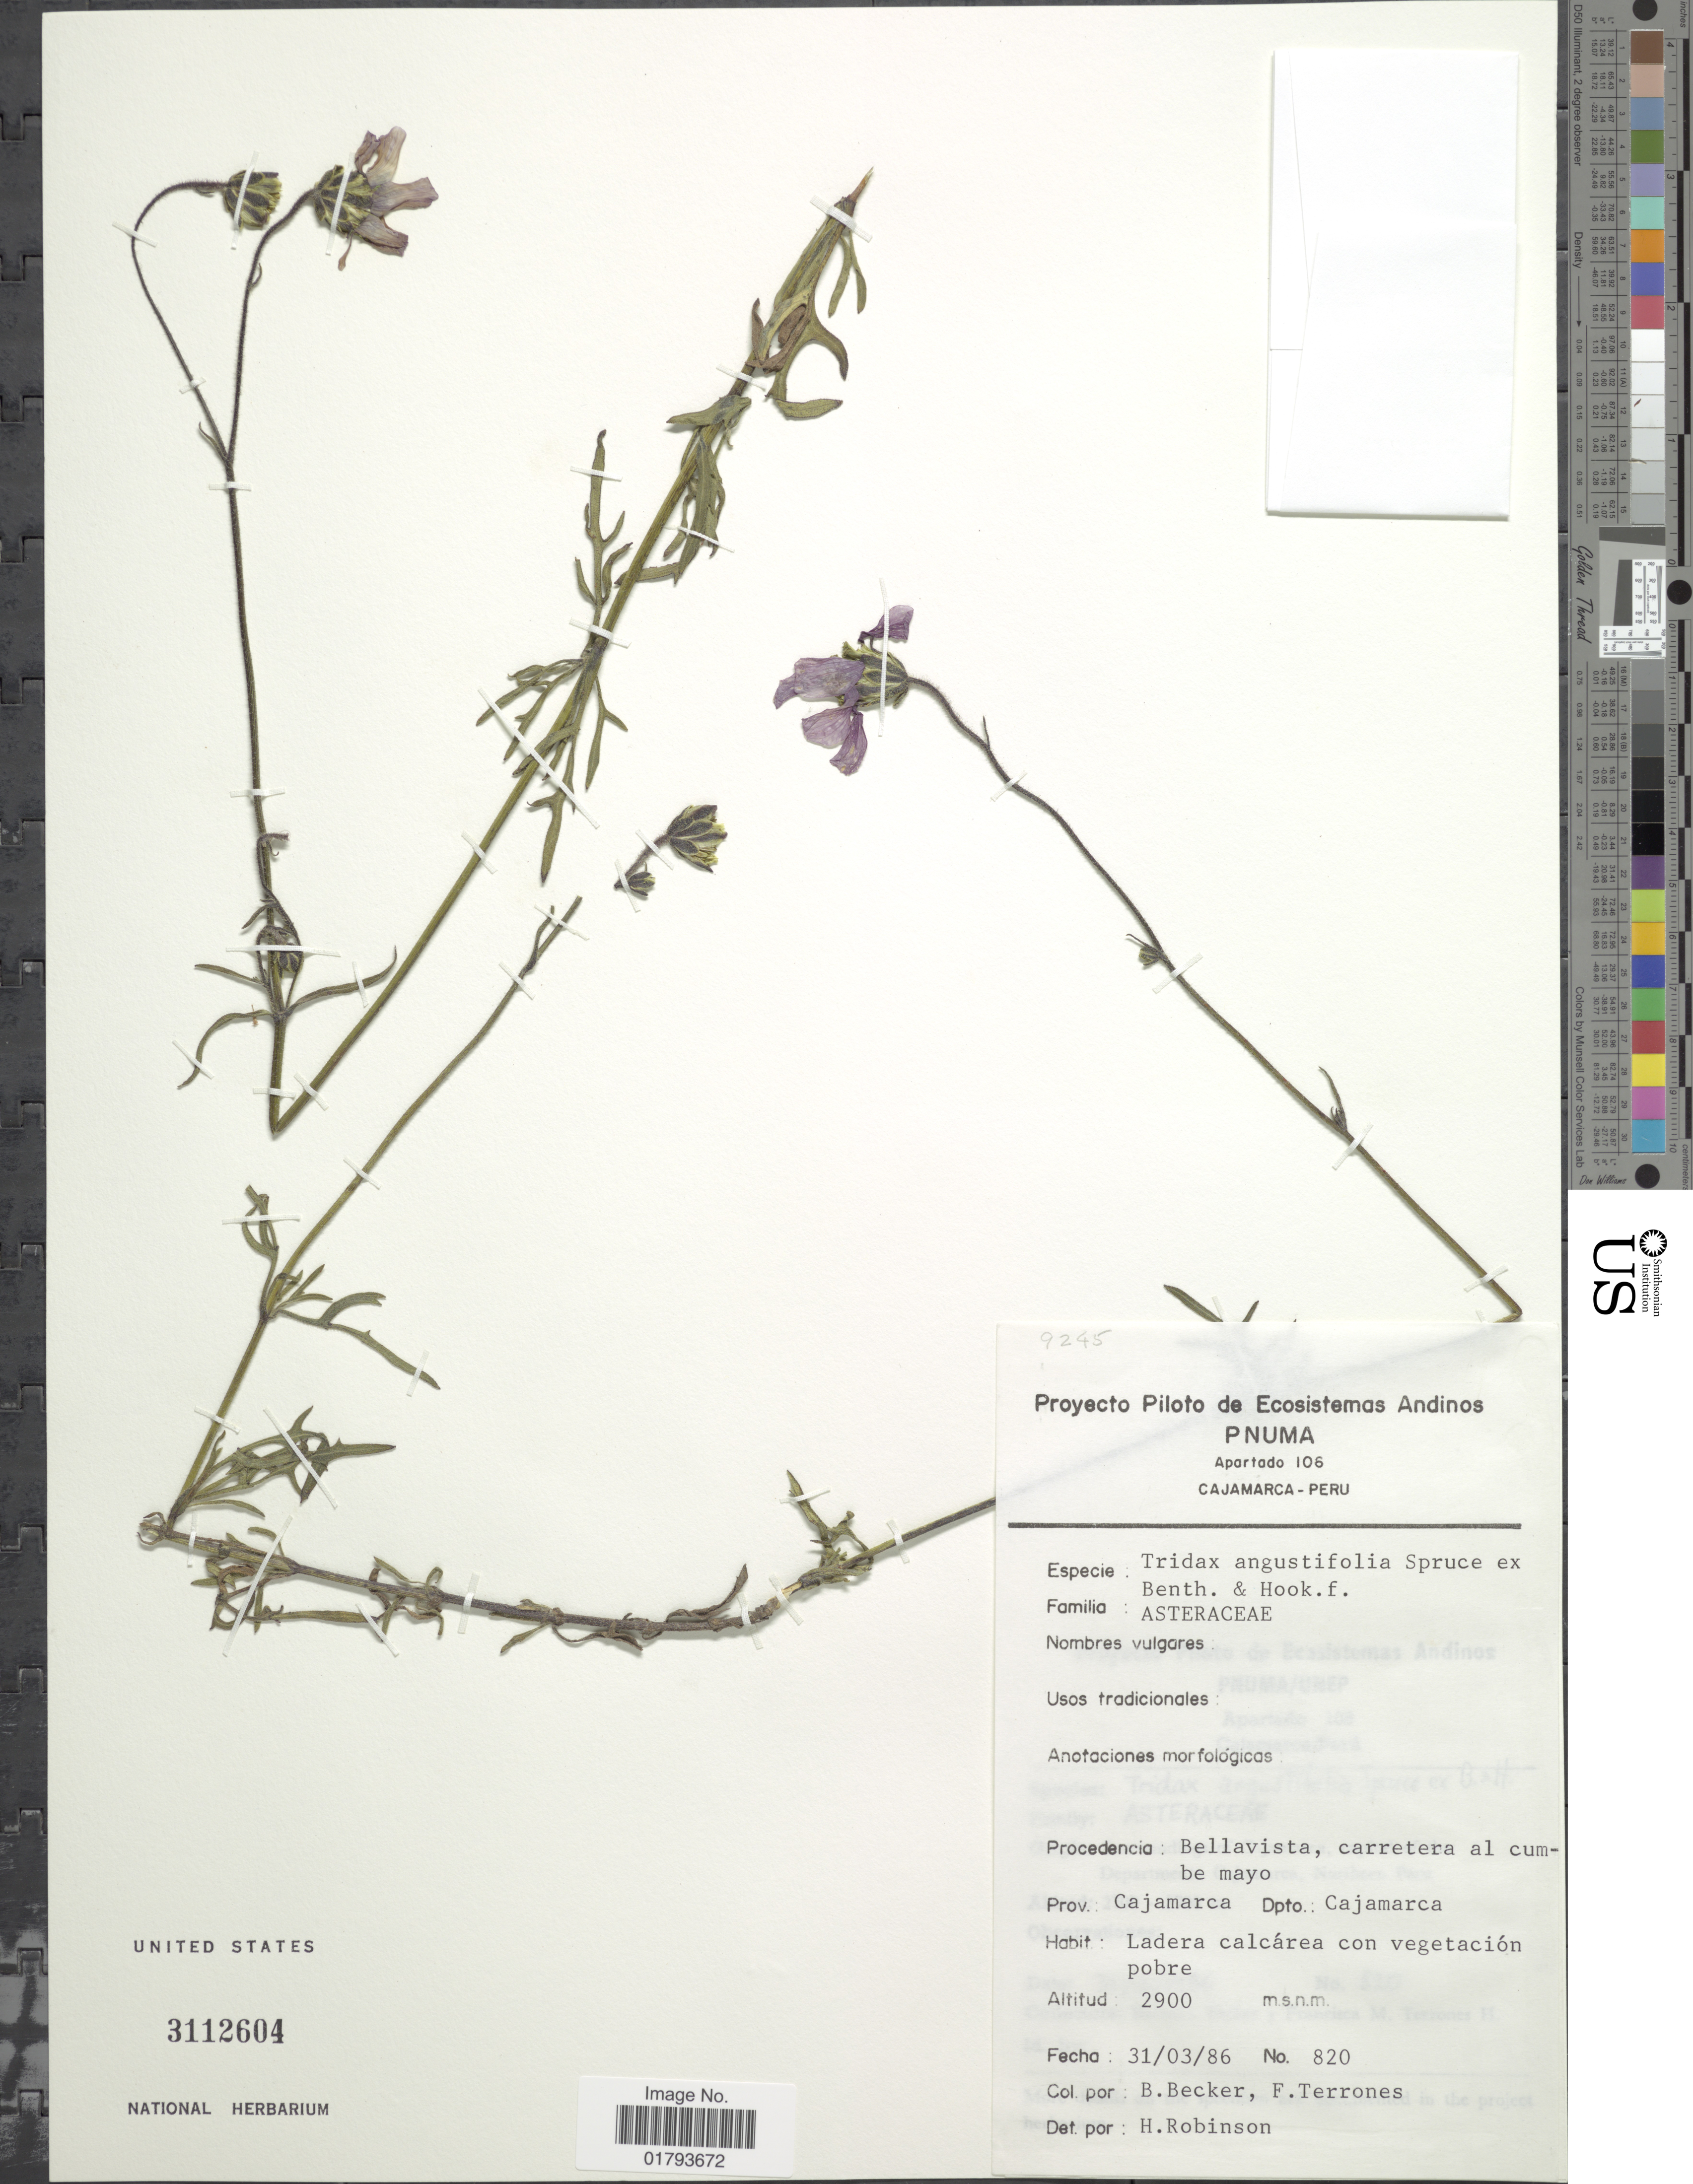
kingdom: Plantae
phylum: Tracheophyta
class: Magnoliopsida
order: Asterales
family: Asteraceae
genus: Tridax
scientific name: Tridax angustifolia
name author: Spruce ex Benth. & Hook. f.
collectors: B. Becker & F. Terrones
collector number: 820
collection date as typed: Transcribed d/m/y: 31/3/86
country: Peru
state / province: Cajamarca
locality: Bellavista, carretera al cumbe mayo, Dpto.: Cajamarca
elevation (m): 2900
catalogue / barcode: US 3112604